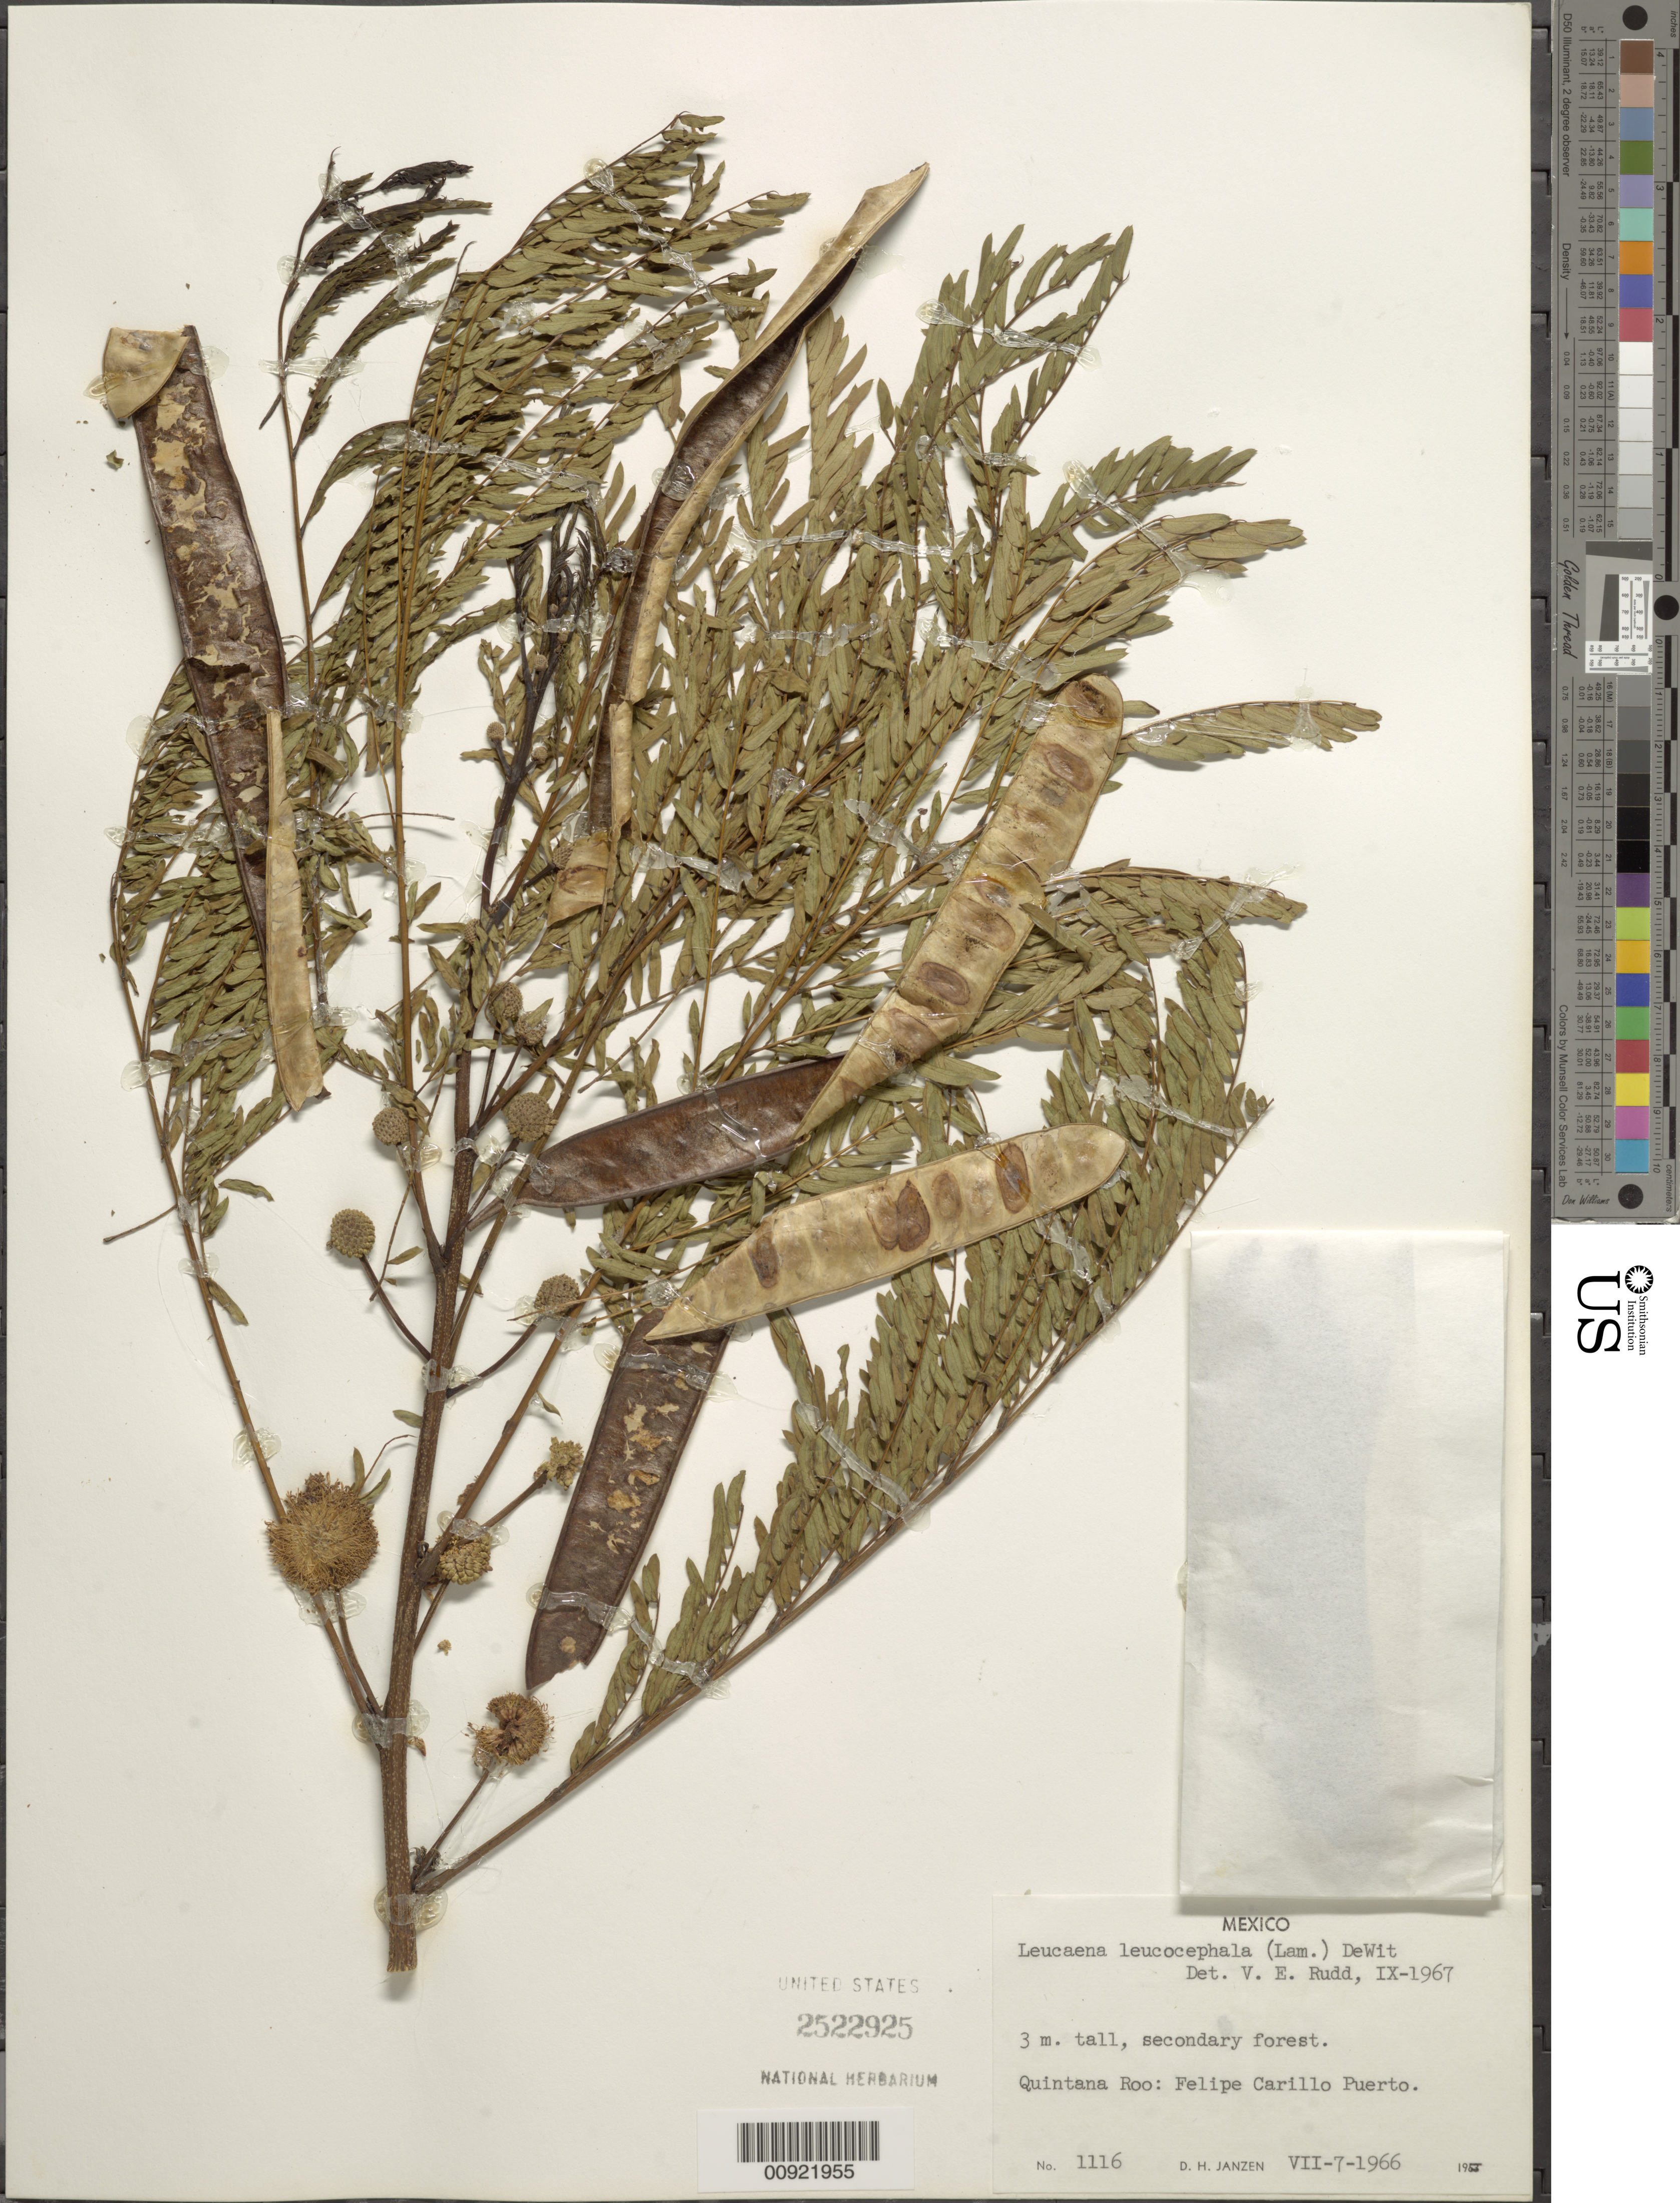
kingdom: Plantae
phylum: Tracheophyta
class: Magnoliopsida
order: Fabales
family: Fabaceae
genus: Leucaena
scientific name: Leucaena leucocephala subsp. leucocephala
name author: (Lam.) de Wit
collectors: D. Janzen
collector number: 1116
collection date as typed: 07 Jul 1966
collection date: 1966-07-07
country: Mexico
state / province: Quintana Roo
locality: Quintana Roo: Felipe Carrillo Puerto.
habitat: Secondary forest.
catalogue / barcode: US 2522925